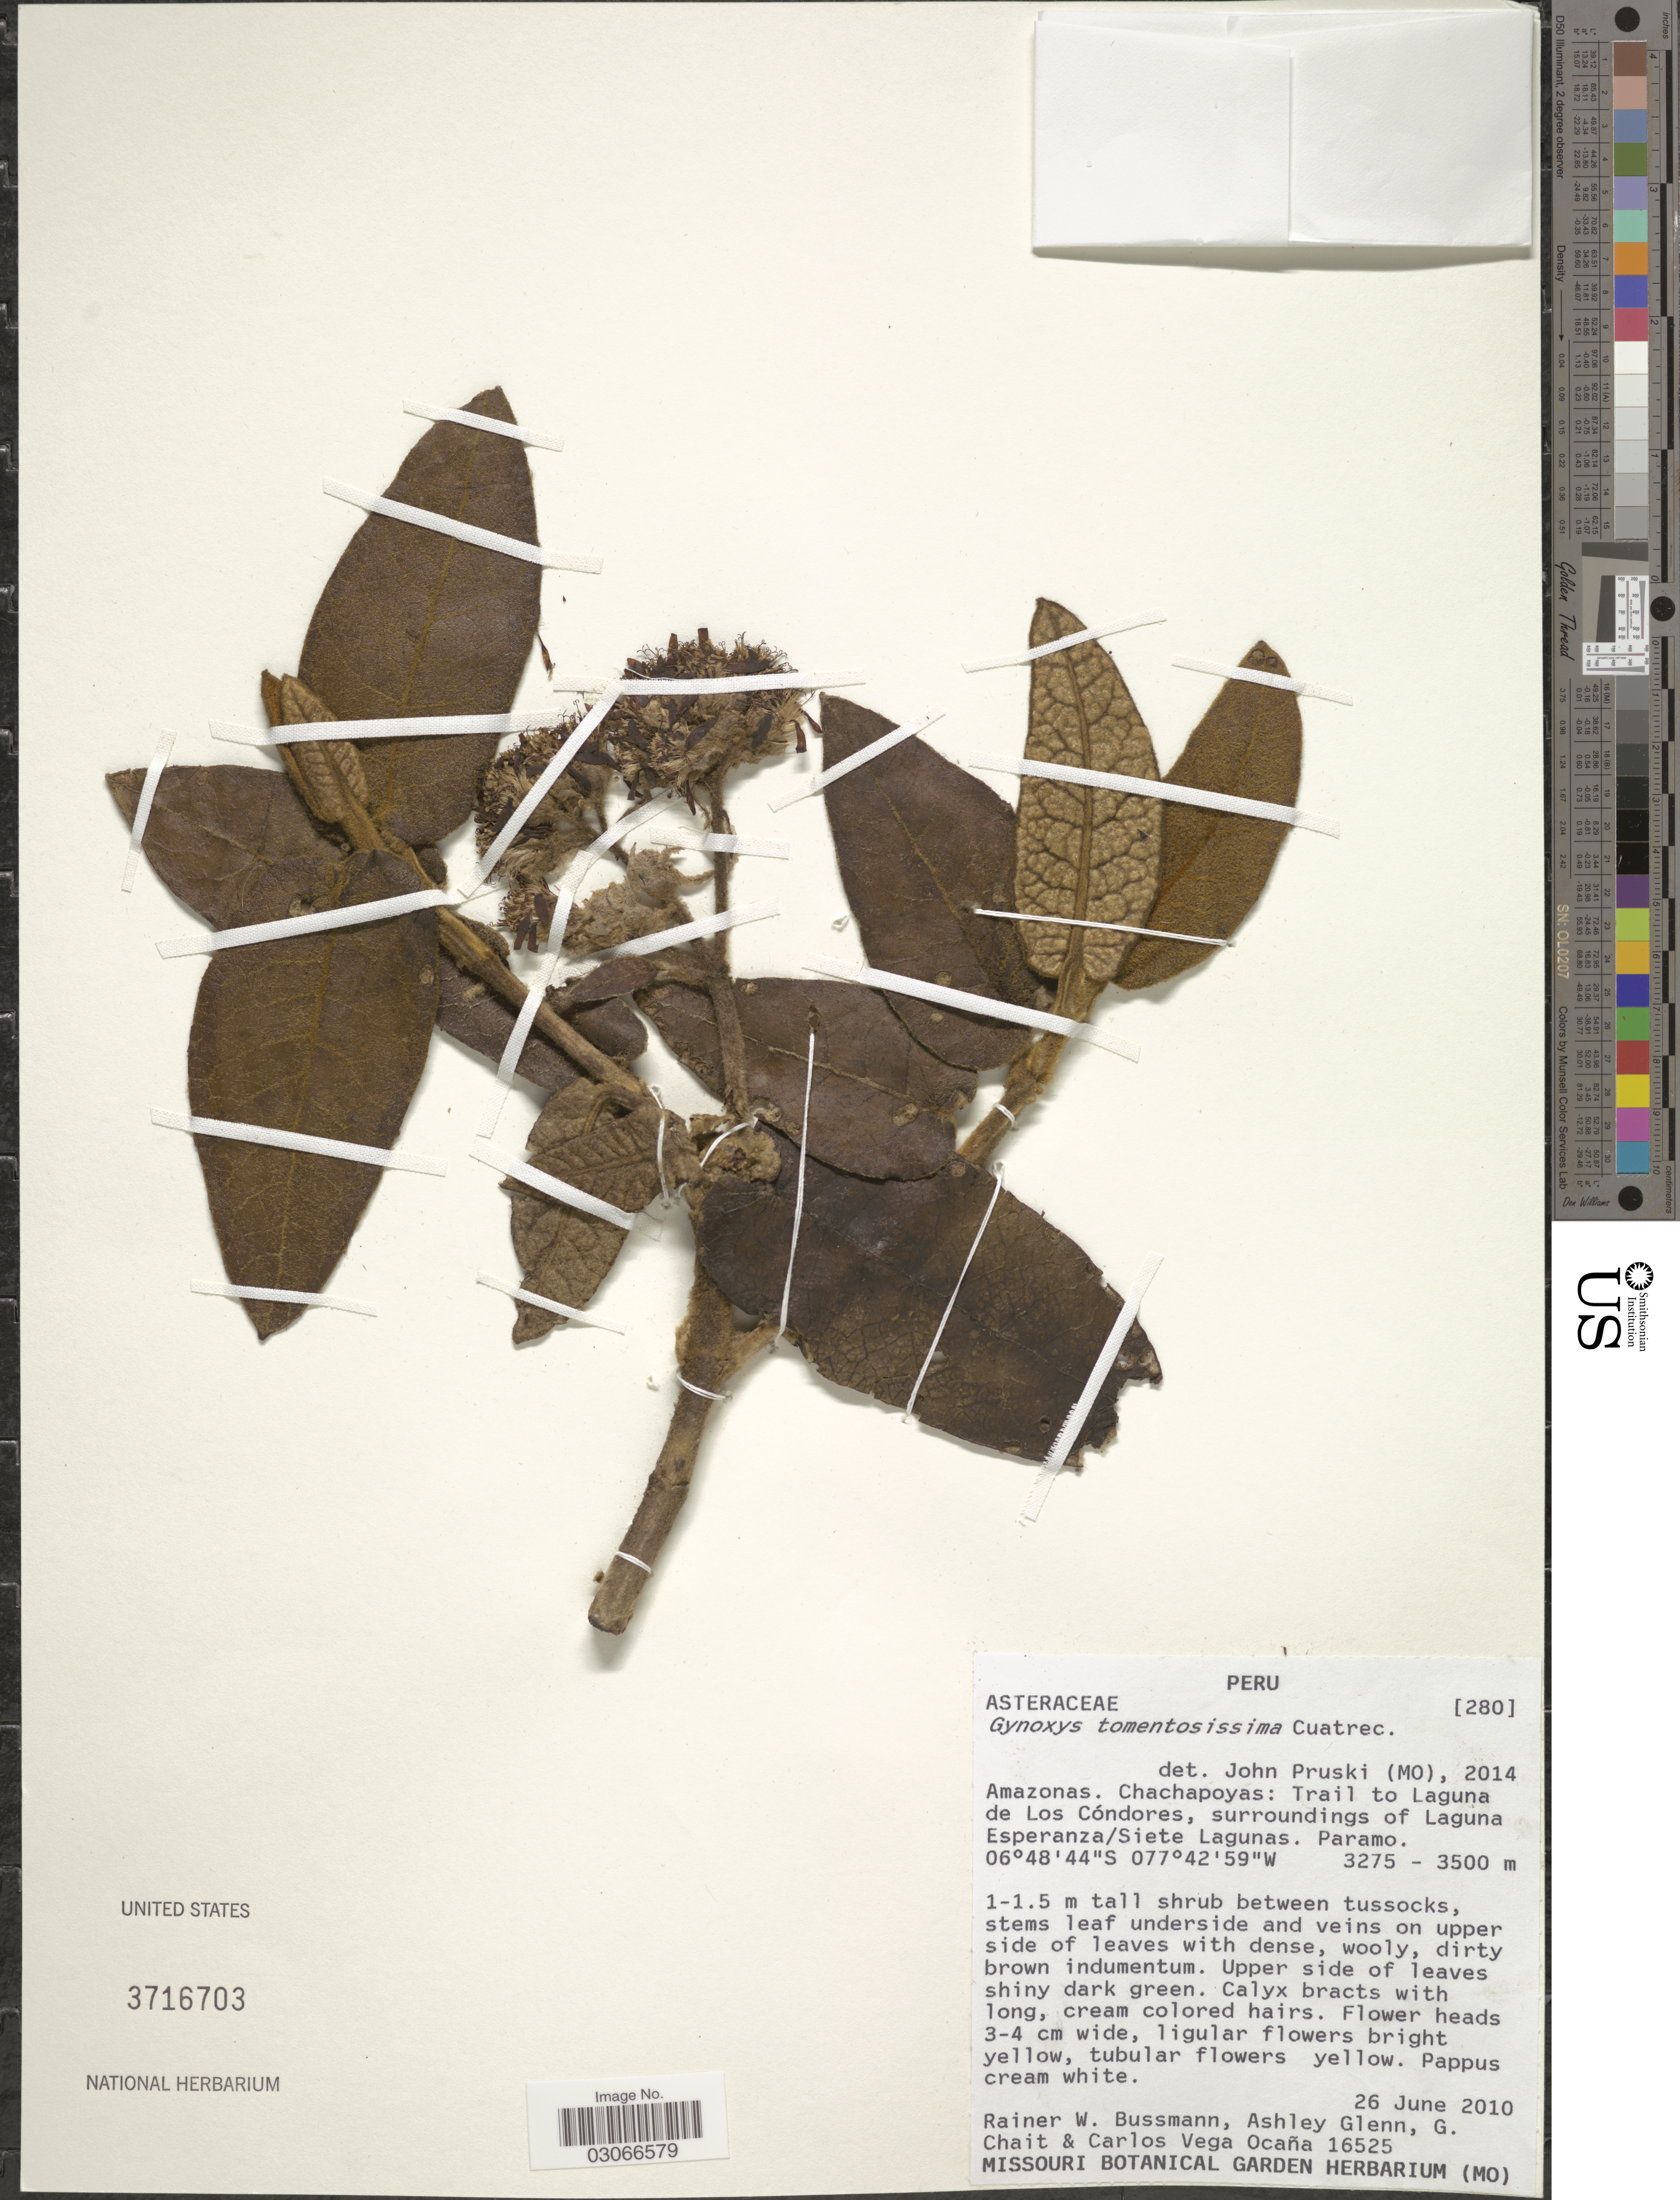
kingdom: Plantae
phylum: Tracheophyta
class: Magnoliopsida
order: Asterales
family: Asteraceae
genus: Gynoxys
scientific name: Gynoxys tomentosissima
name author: Cuatrec.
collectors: R. W. Bussmann, A. Glenn, G. Chait & C. Ocaña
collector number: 16525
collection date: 2010-06-26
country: Peru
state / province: Amazonas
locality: Chachapoyas: Trail to Laguna de Los Cóndores, surroundings of Laguna Esperanza/Siete Lagunas.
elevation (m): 3275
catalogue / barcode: US 3716703